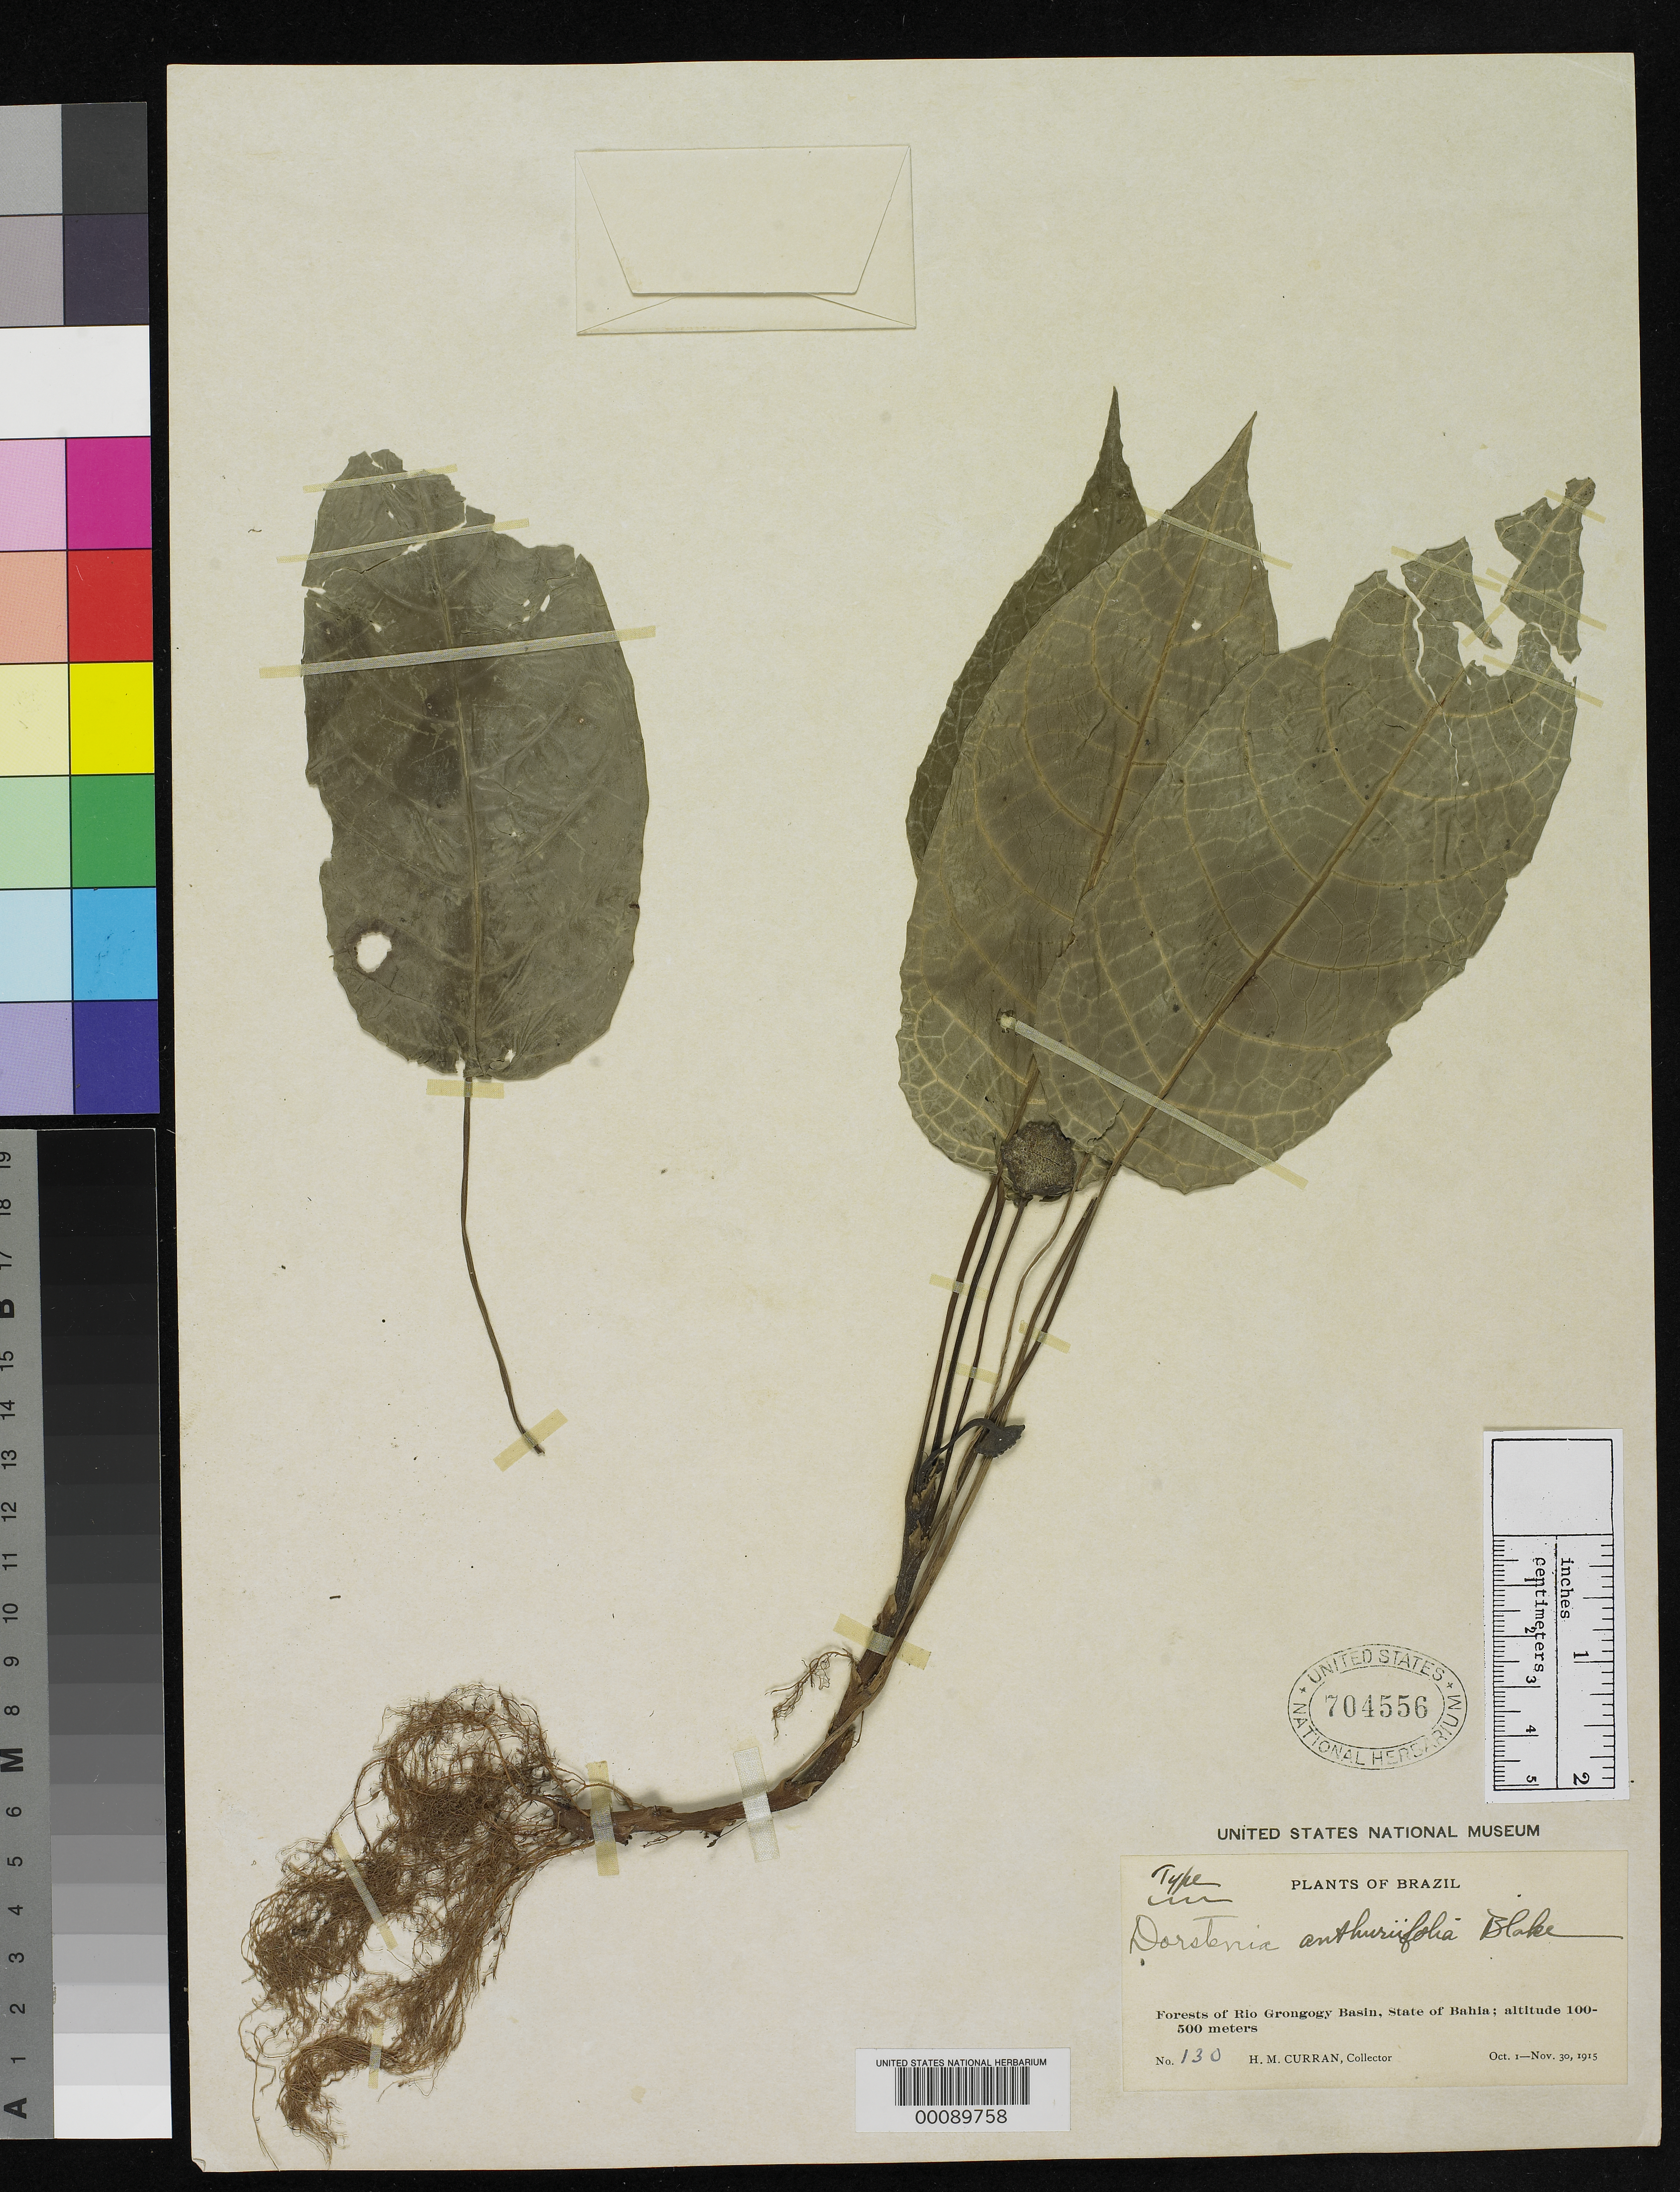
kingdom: Plantae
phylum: Tracheophyta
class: Magnoliopsida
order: Rosales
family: Moraceae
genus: Dorstenia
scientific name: Dorstenia anthuriifolia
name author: S.F. Blake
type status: Holotype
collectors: H. M. Curran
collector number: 130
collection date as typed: Oct 1915 or -- Nov 1915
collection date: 1915-10 or 1915-11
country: Brazil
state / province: Bahia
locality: Rio Grongogy Basin.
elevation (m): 100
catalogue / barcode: US 704556